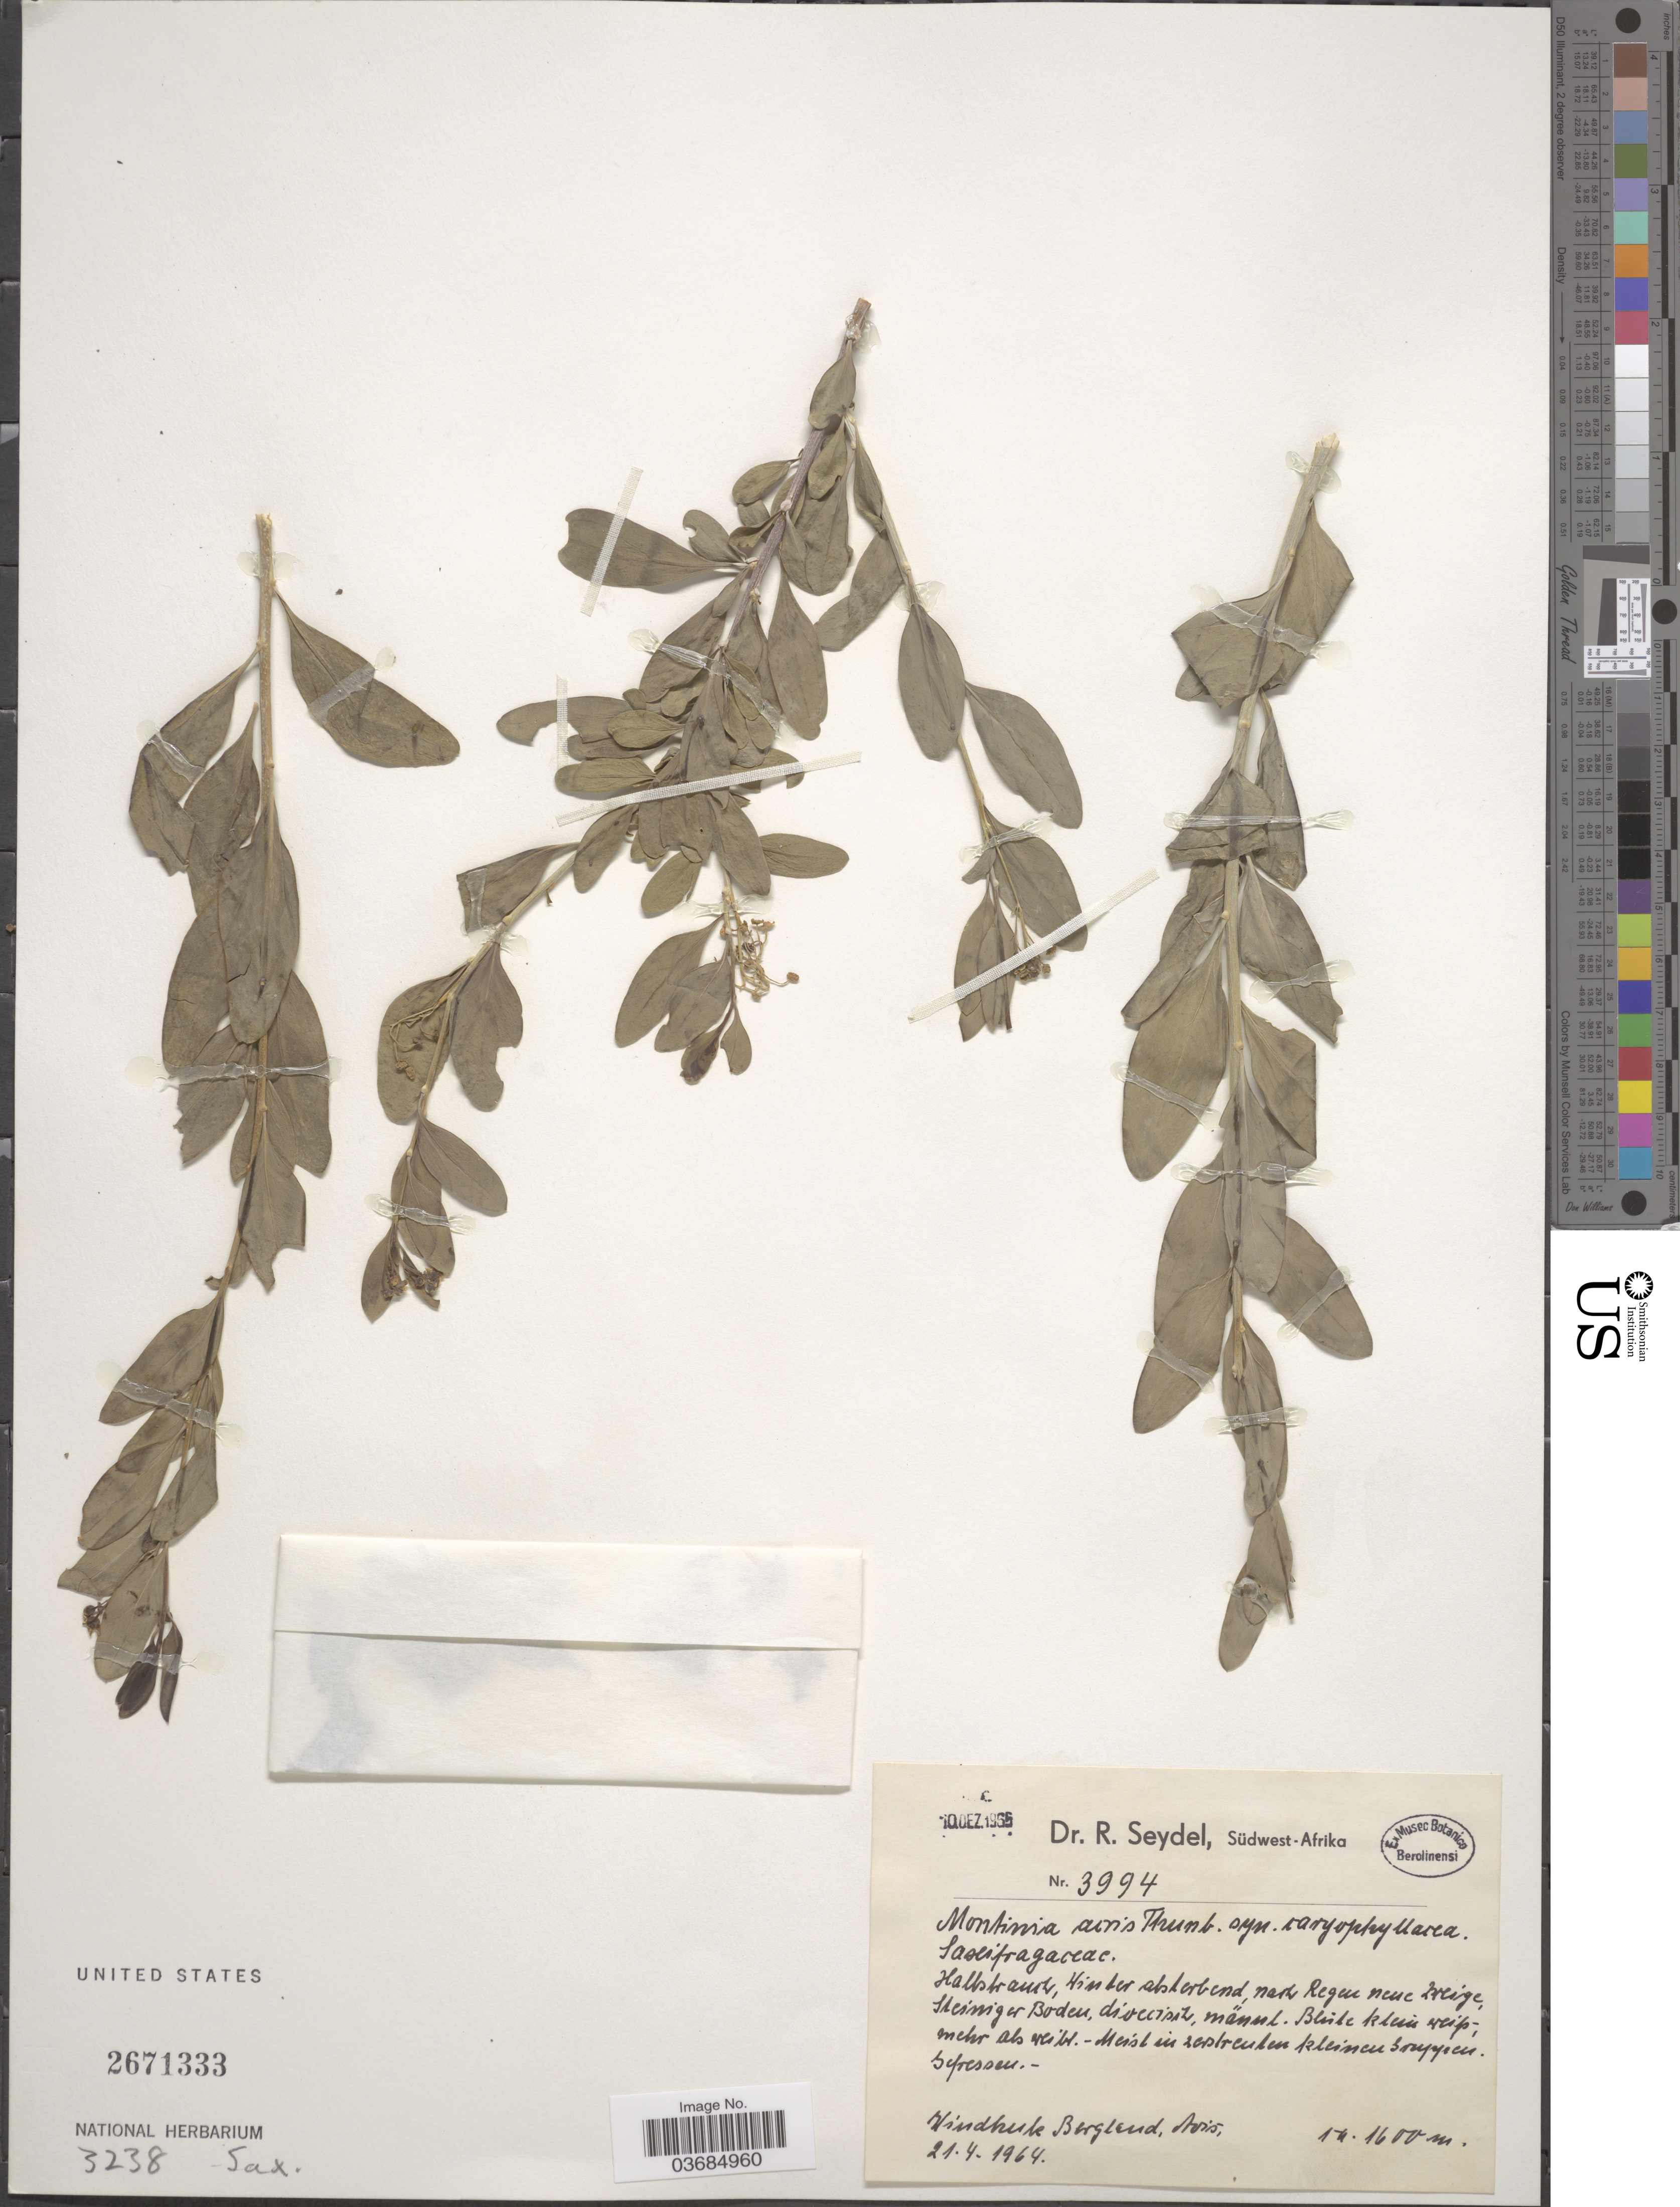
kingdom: Plantae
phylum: Tracheophyta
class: Magnoliopsida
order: Solanales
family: Montiniaceae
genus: Montinia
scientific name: Montinia acris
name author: L. f.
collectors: R. Seydel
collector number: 3994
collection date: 1964-04-21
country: Namibia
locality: Südwest-Afrika. Windhuk Bergland, Avis.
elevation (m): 1400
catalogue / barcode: US 2671333